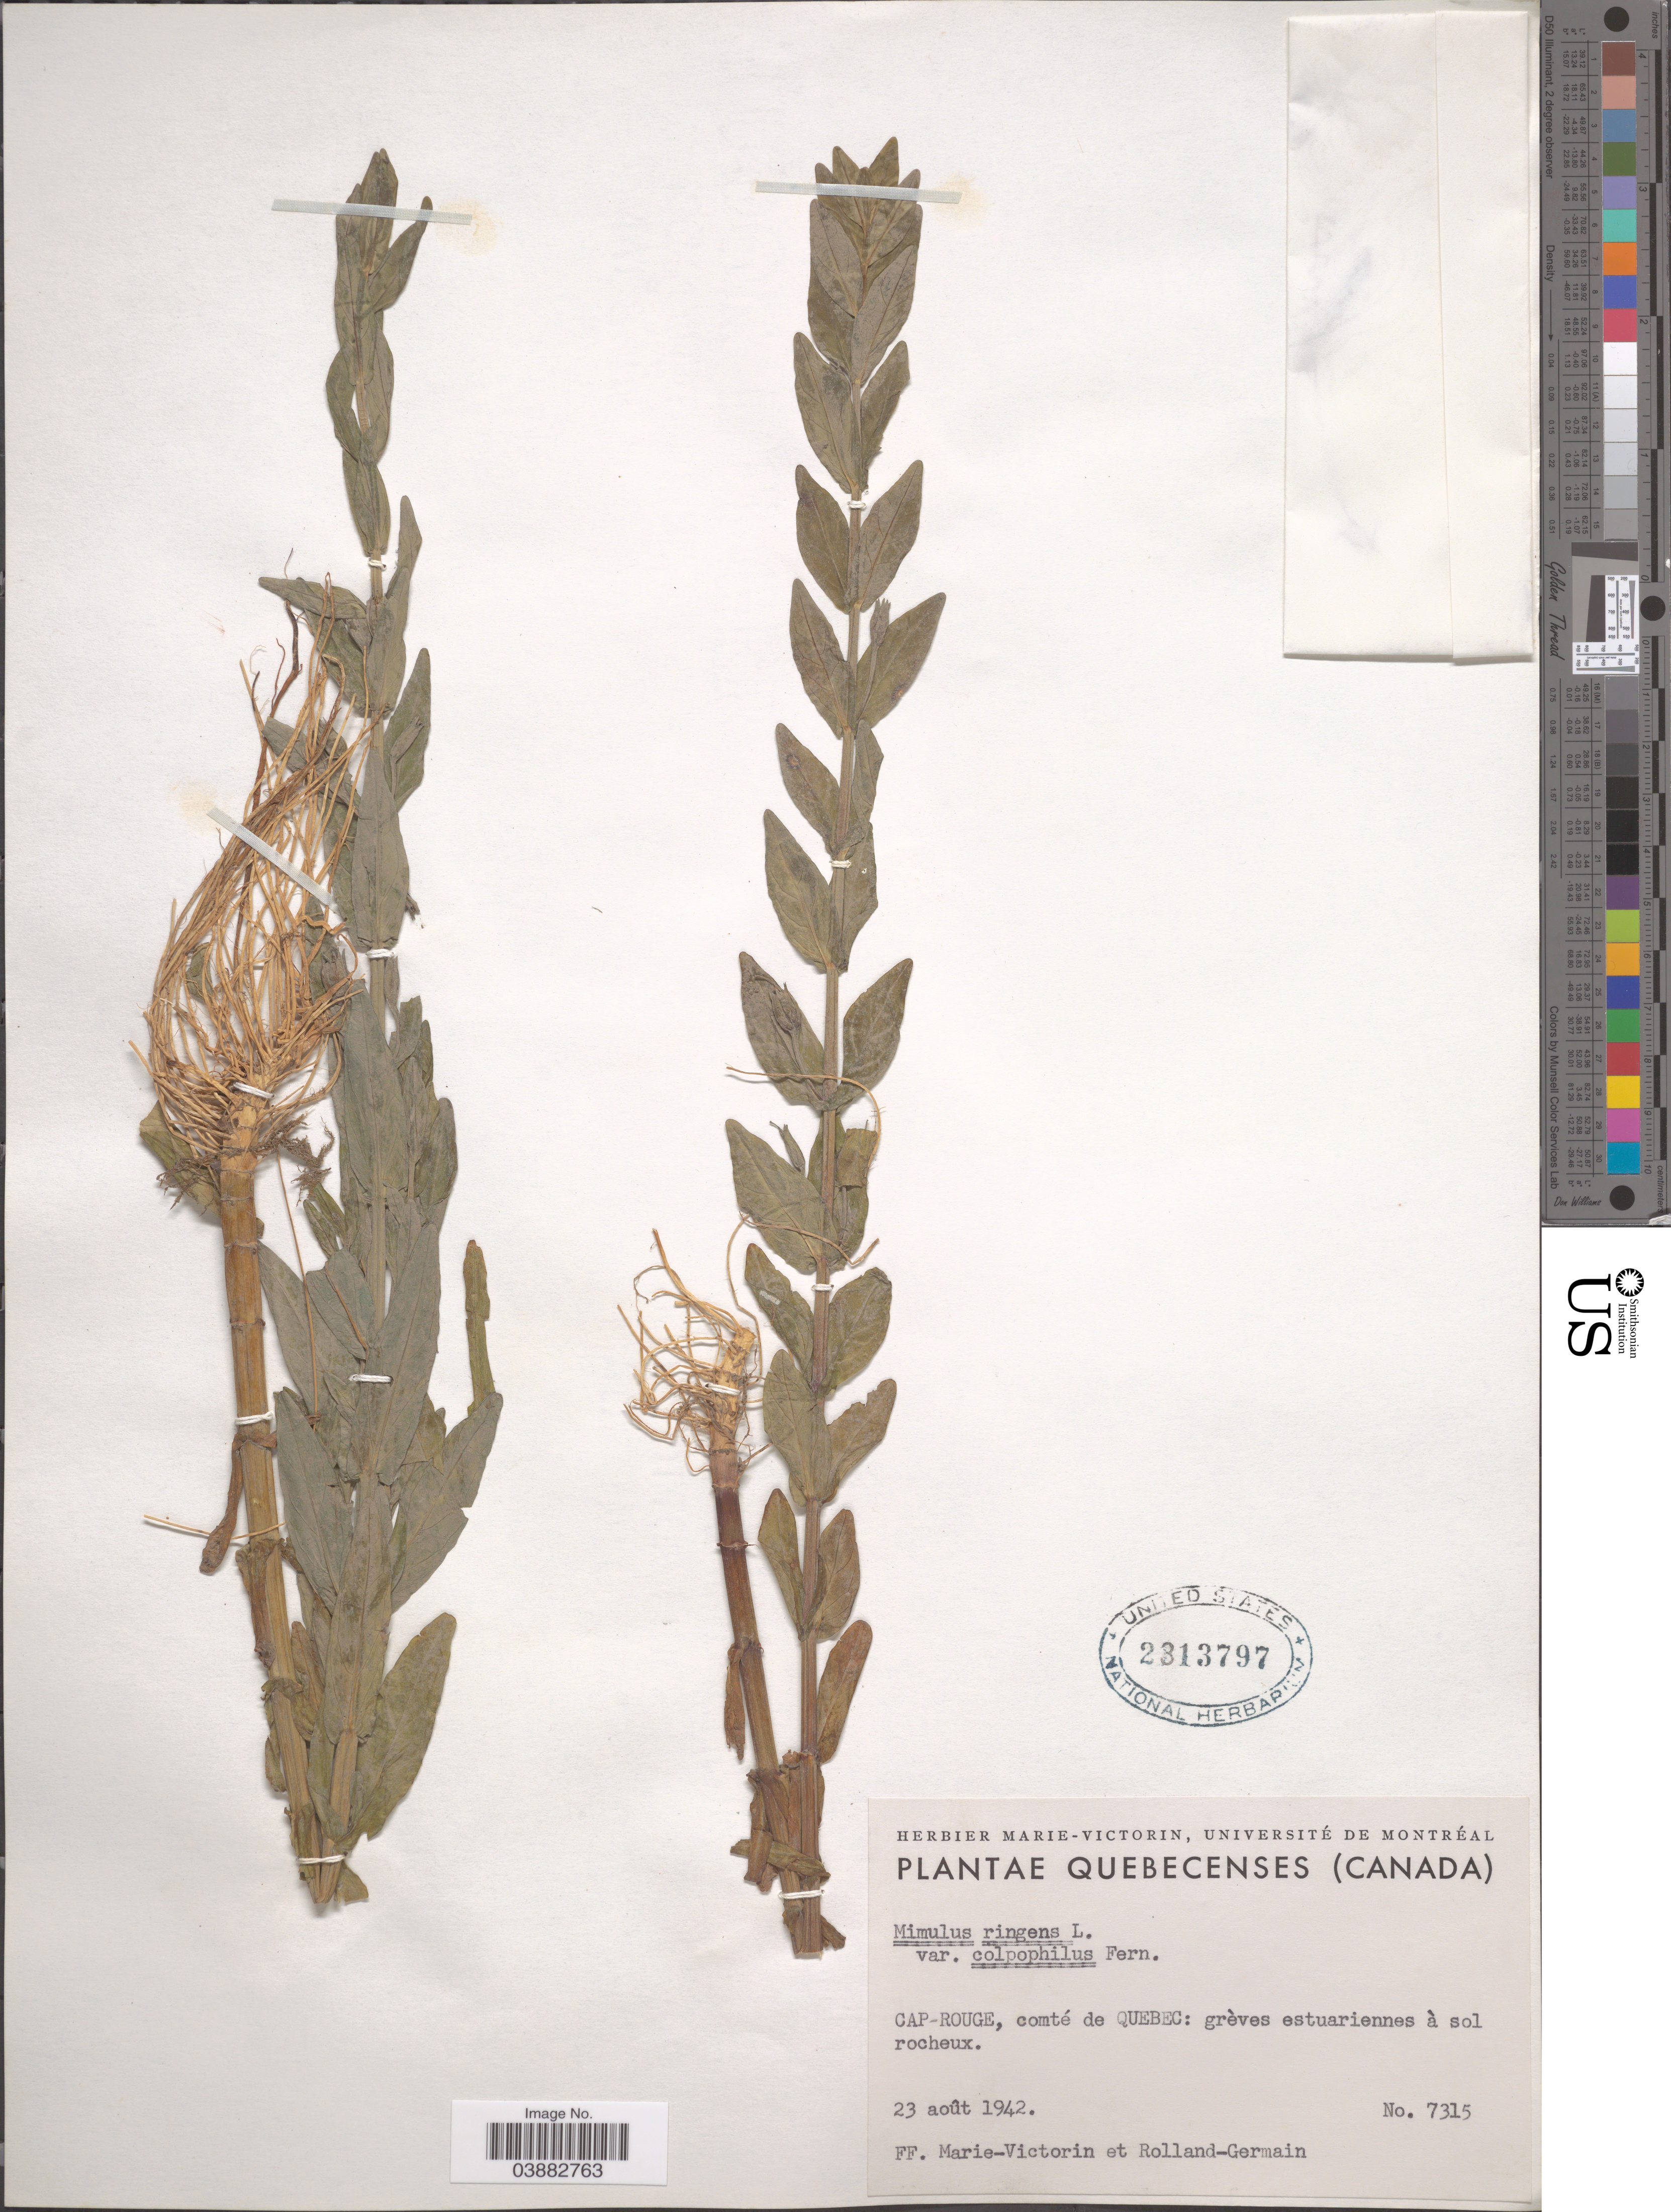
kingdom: Plantae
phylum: Tracheophyta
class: Magnoliopsida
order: Lamiales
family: Phrymaceae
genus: Mimulus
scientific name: Mimulus ringens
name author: L.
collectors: F. Marie-Victorin & Rolland-Germain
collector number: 7315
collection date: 1942-08-23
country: Canada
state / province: Quebec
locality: Cap-Rouge, comté de Quebec: grèves estuariennes à sol rocheux.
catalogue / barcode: US 2313797